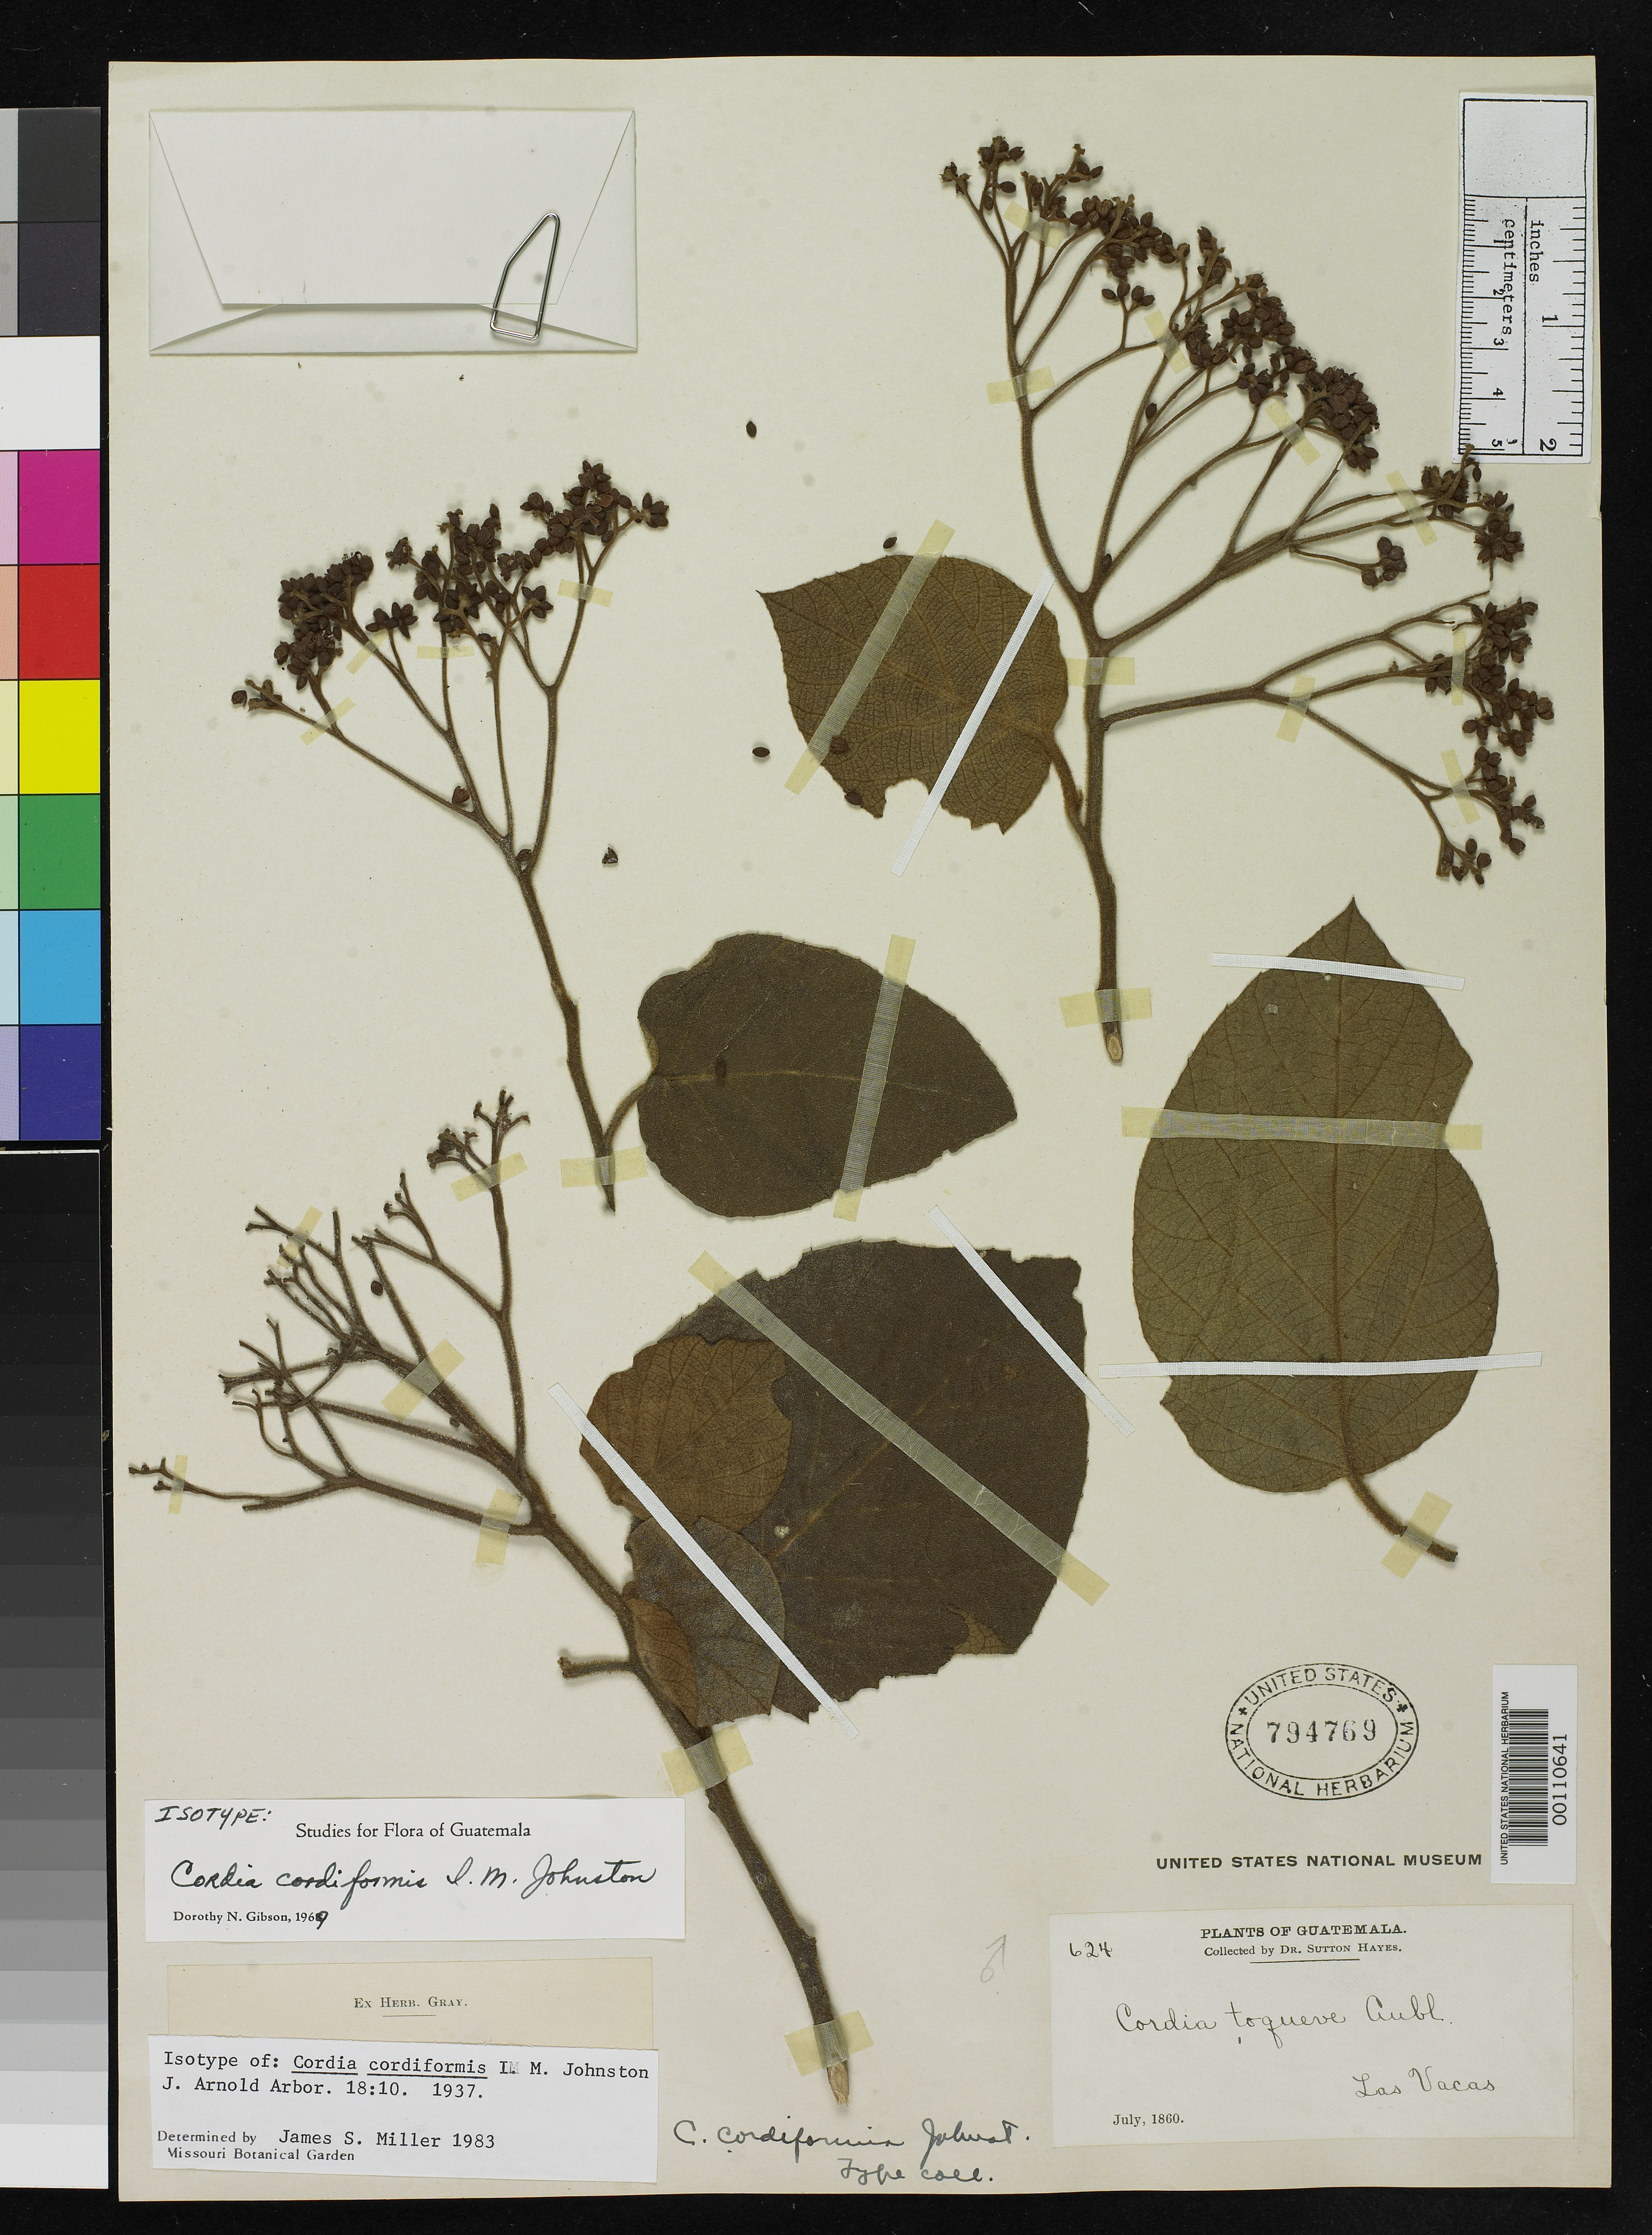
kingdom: Plantae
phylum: Tracheophyta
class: Magnoliopsida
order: Boraginales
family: Cordiaceae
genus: Cordia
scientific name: Cordia cordiformis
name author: I.M. Johnst.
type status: Isotype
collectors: S. Hayes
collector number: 624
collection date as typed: Jul 1860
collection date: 1860-07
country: Guatemala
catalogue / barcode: US 794769